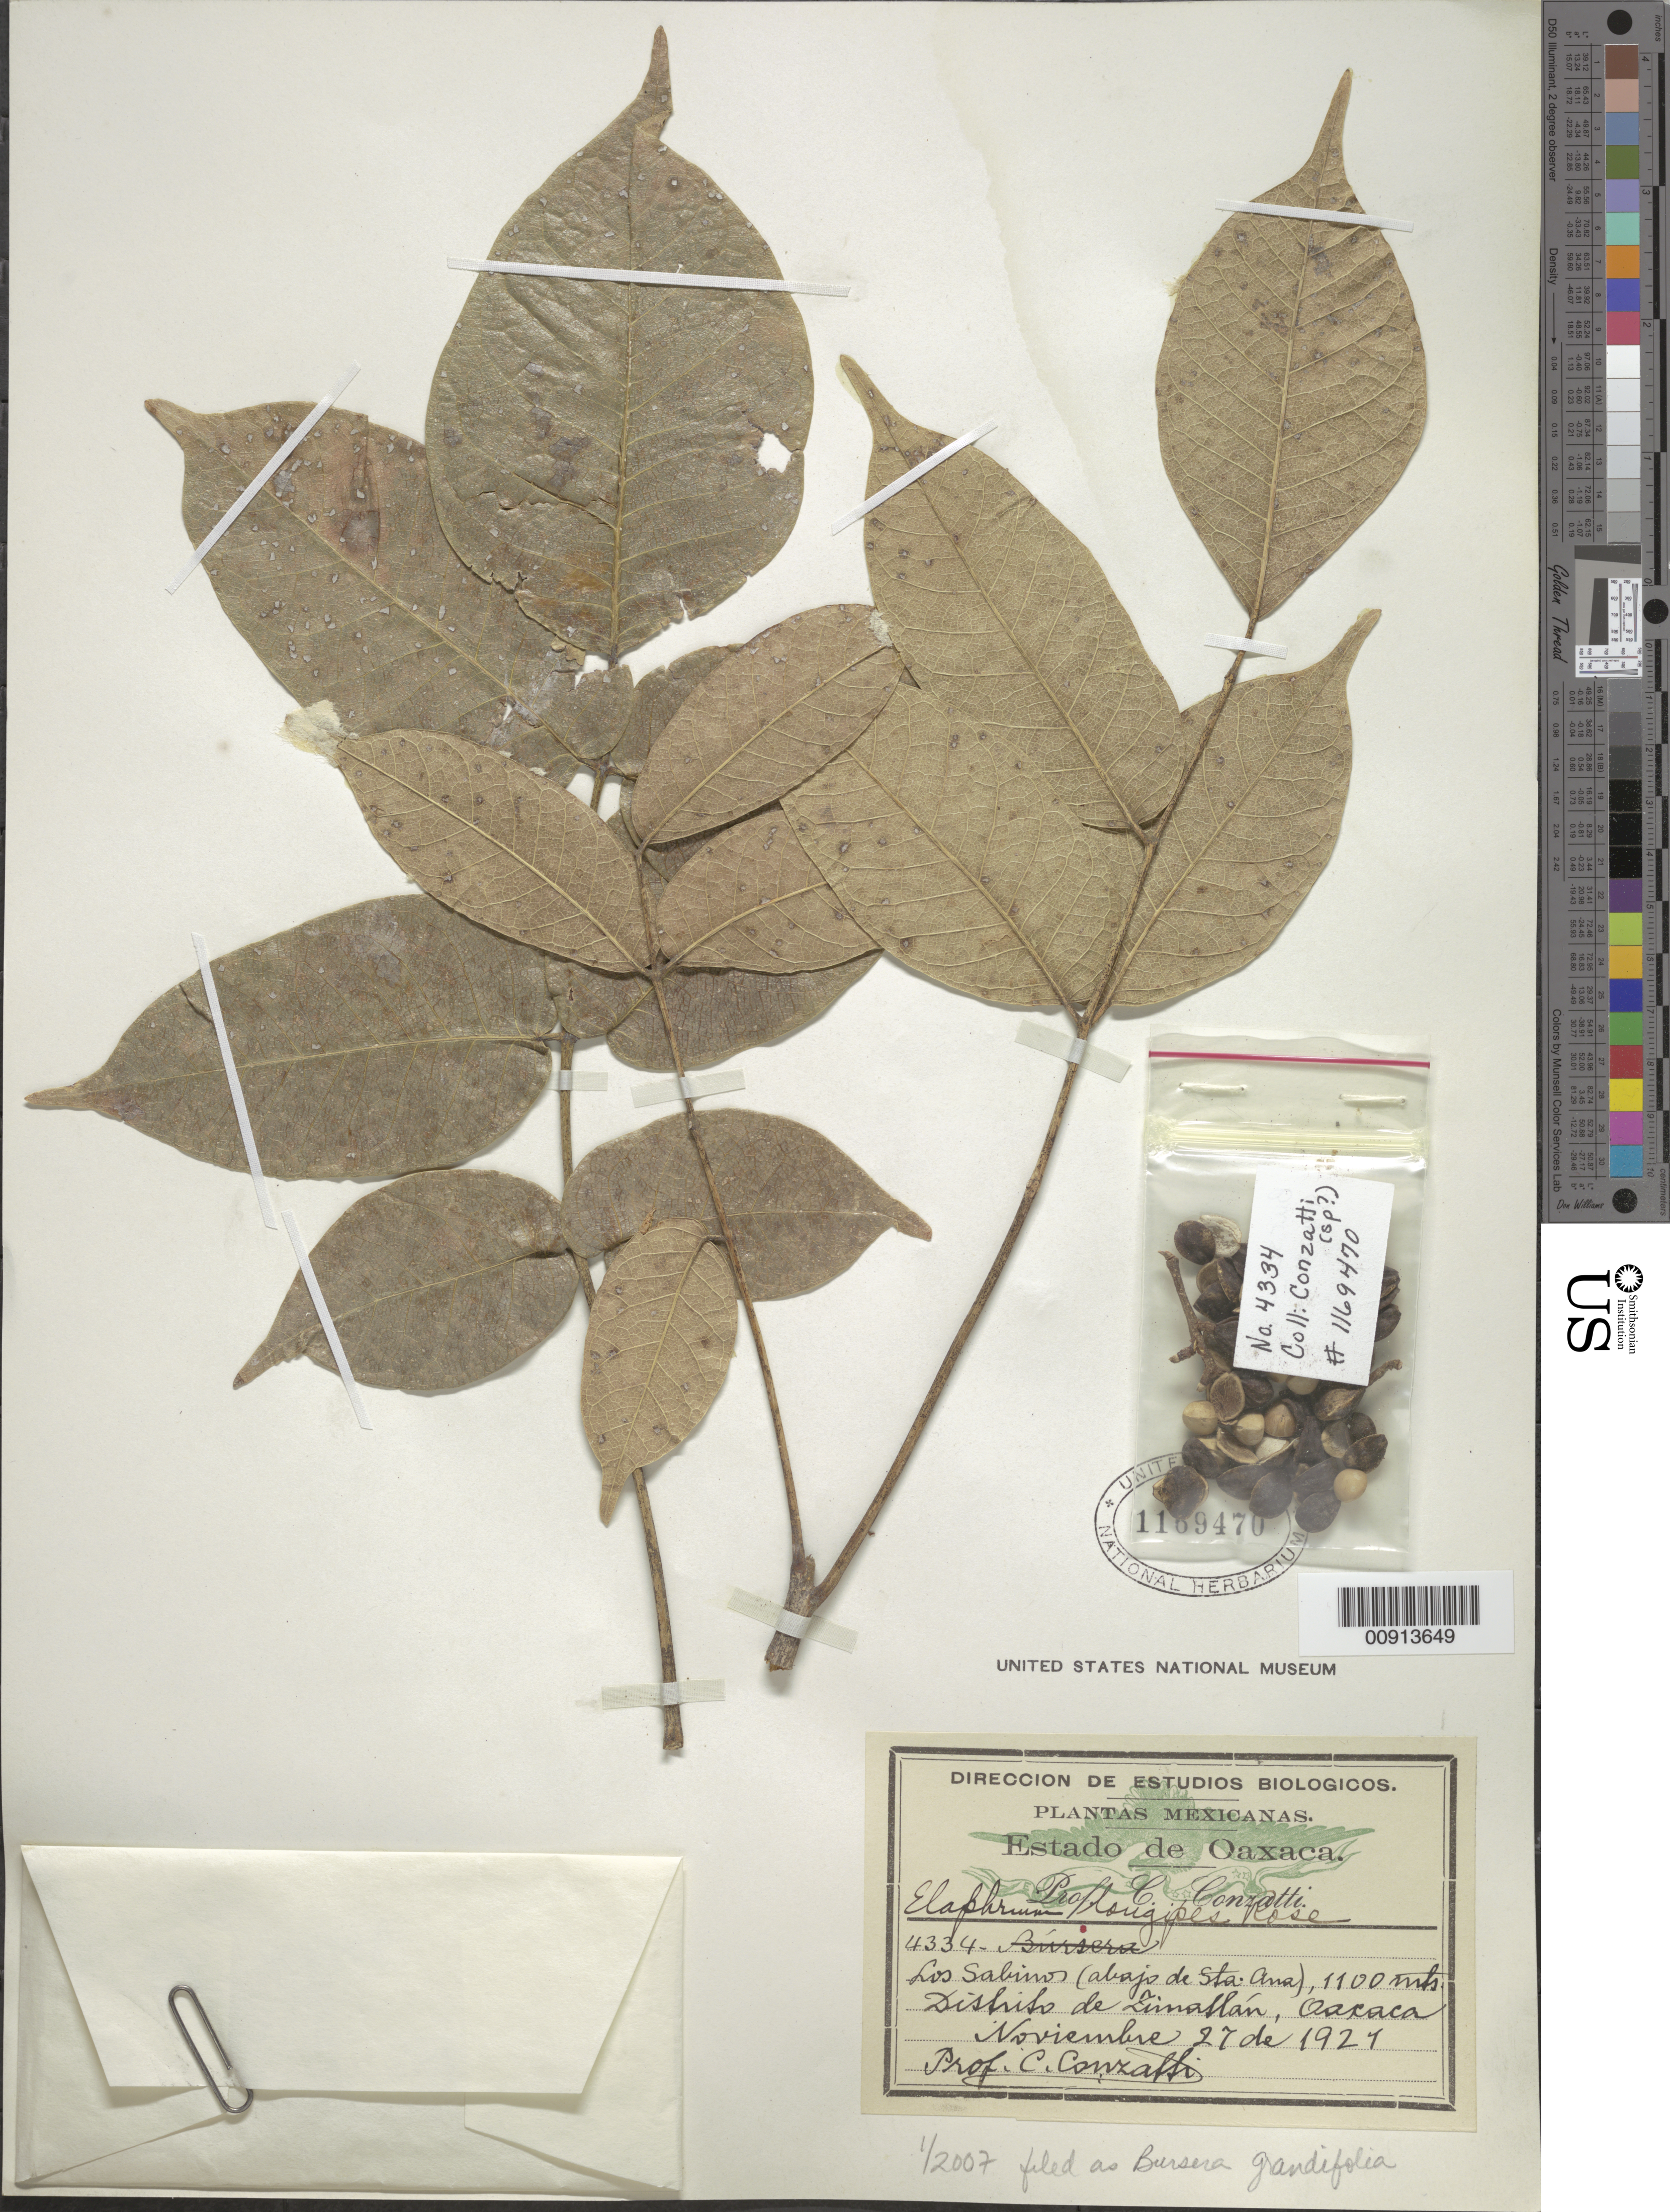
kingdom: Plantae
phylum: Tracheophyta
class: Magnoliopsida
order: Sapindales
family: Burseraceae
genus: Bursera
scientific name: Bursera grandifolia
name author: (Schltdl.) Engl.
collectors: C. Conzatti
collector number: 4334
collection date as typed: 27 Nov 1921 or 27 Nov 1927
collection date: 1921-11-27 or 1927-11-27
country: Mexico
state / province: Oaxaca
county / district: Zimatlan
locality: Los Sabinos (abajo de Sta. Ana), Distrito de Zimatlán, Oaxaca.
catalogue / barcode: US 1169470